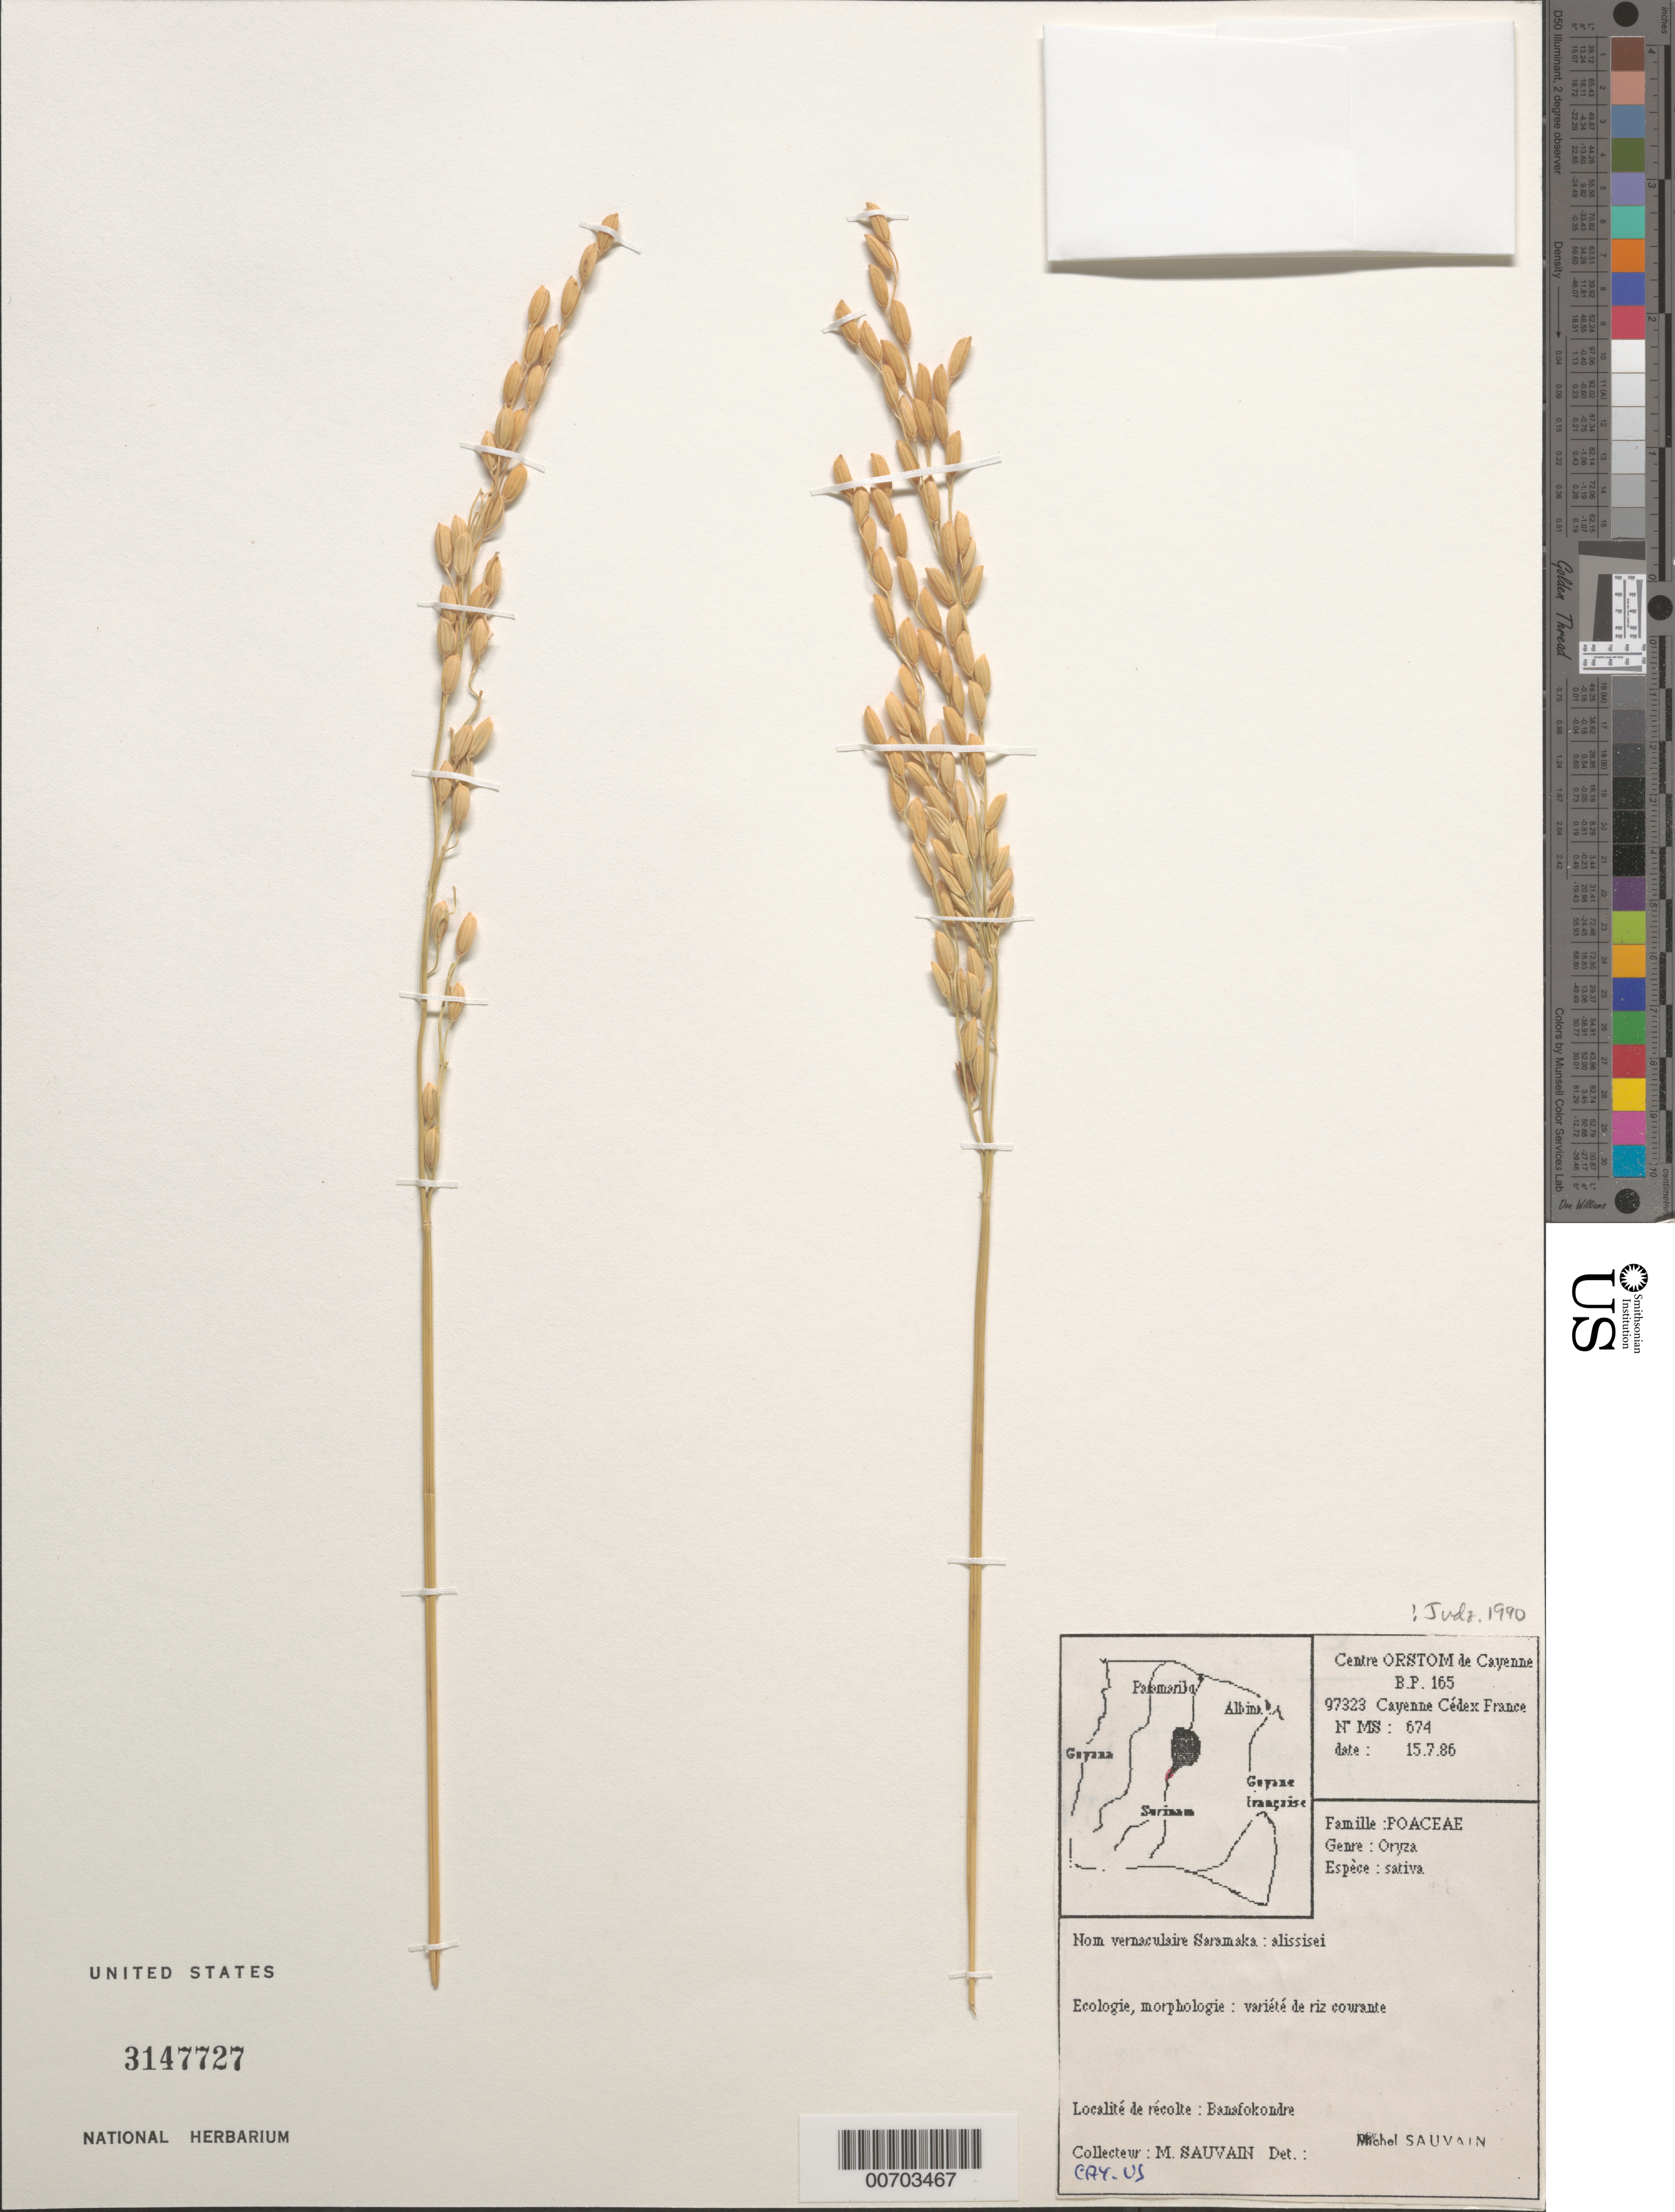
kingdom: Plantae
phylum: Tracheophyta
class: Liliopsida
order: Poales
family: Poaceae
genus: Oryza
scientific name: Oryza sativa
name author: L.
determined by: Judziewicz, E. J.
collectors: M. Sauvain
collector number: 674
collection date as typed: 15-Jul-86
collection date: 1986-07-15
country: Suriname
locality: Banafokondre, SURINAMEe R.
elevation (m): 200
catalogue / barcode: US 3147727